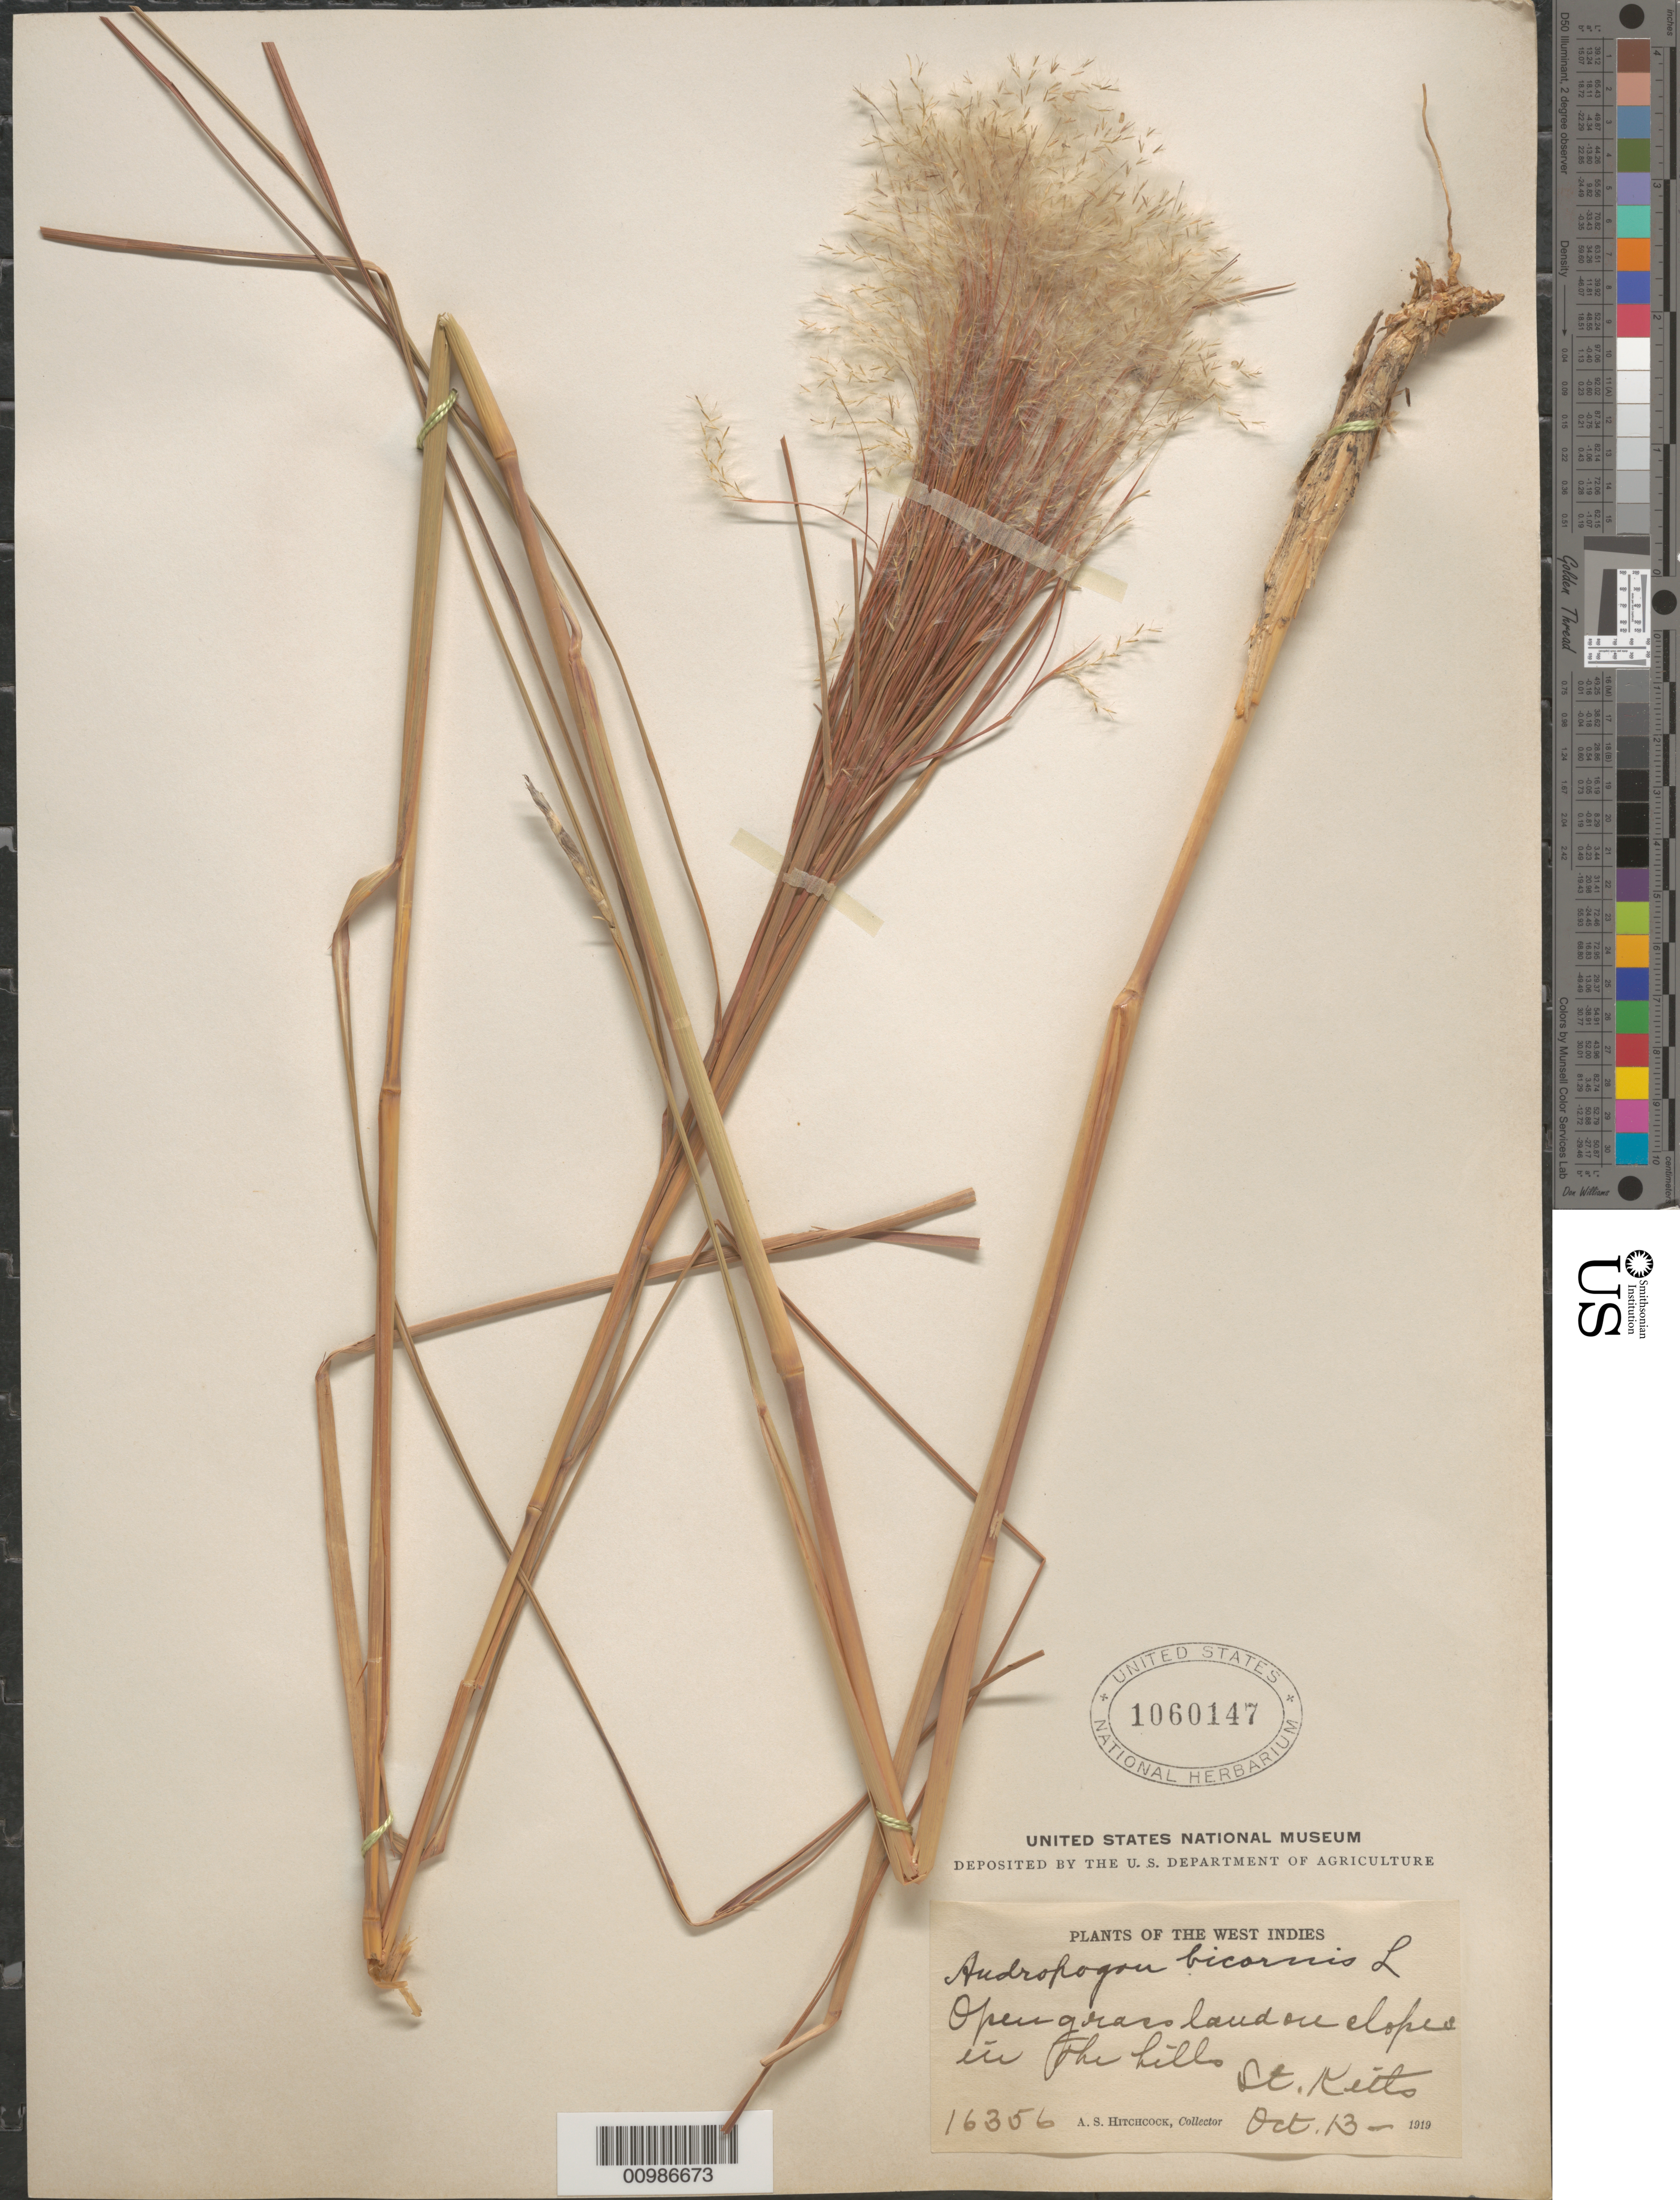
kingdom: Plantae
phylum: Tracheophyta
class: Liliopsida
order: Poales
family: Poaceae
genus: Andropogon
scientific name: Andropogon bicornis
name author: L.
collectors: A. S. Hitchcock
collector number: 16356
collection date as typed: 13 Oct 1919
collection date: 1919-10-13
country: St. Christopher-Nevis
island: St. Christopher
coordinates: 0 N, 0 E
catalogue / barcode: US 1060147